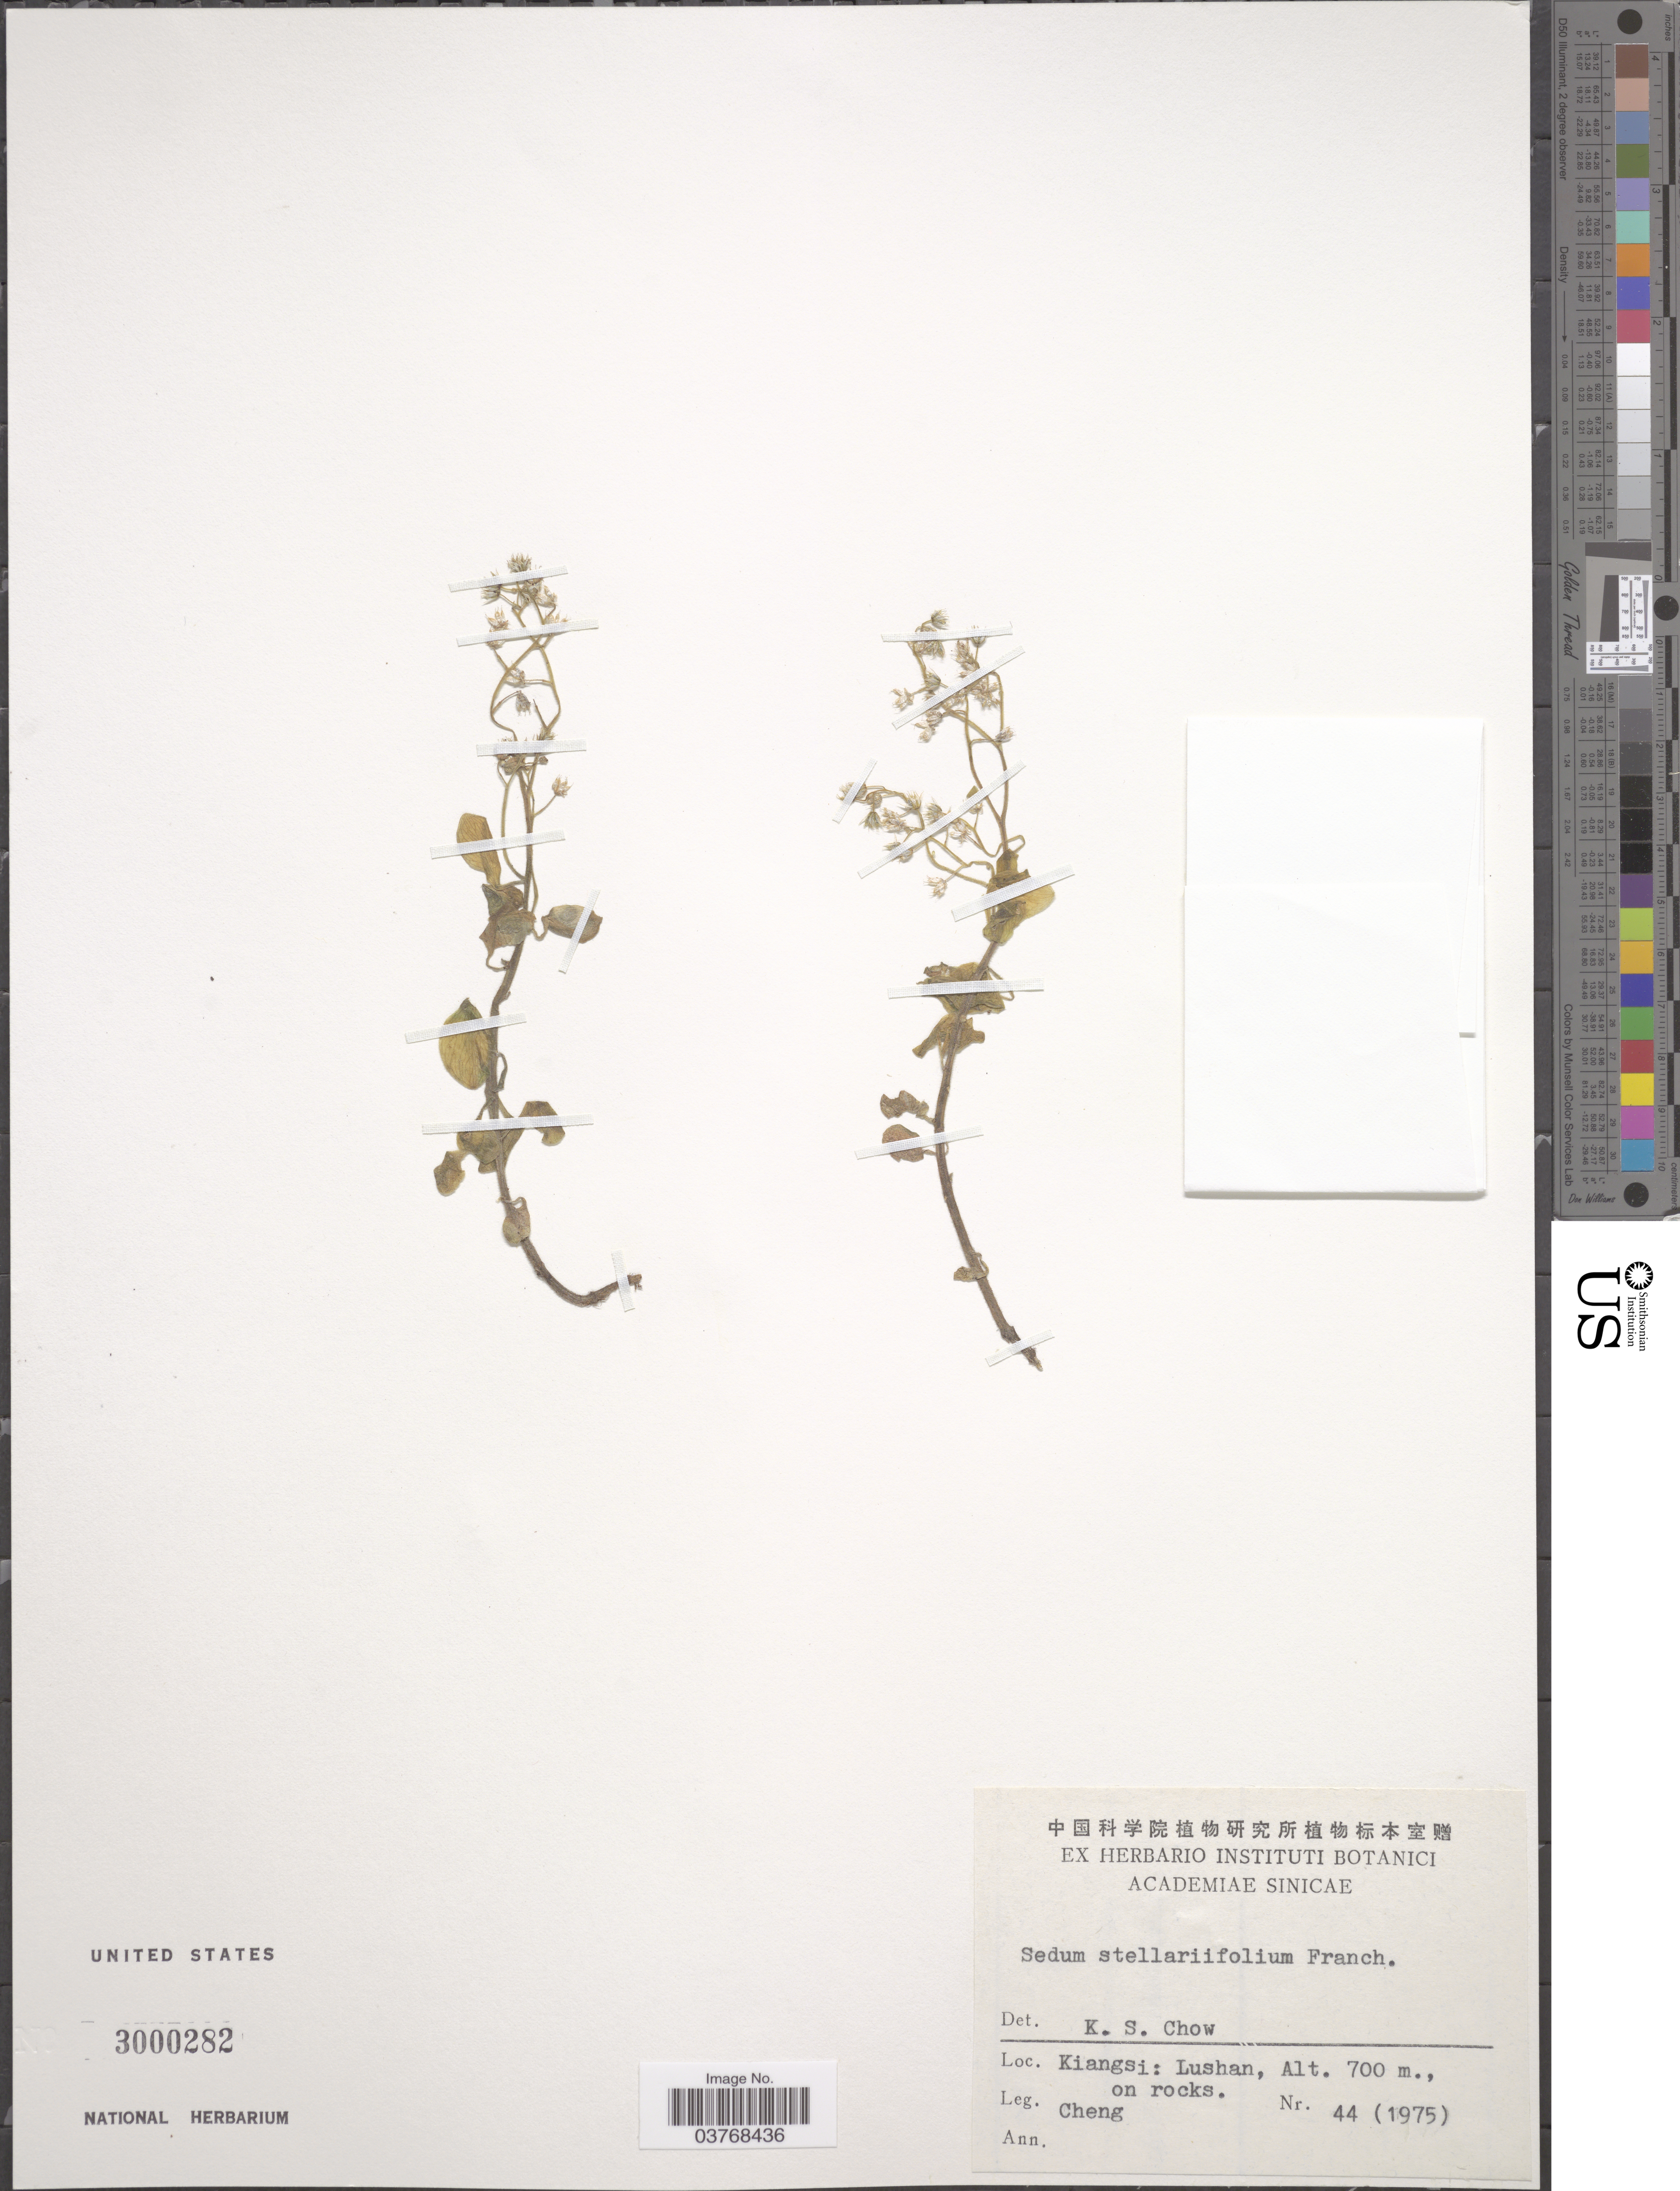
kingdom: Plantae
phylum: Tracheophyta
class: Magnoliopsida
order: Saxifragales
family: Crassulaceae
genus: Sedum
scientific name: Sedum stellariifolium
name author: Franch.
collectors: -. Cheng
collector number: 44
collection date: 1975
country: China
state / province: Jiangxi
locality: Kiangsi: Lushan.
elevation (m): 700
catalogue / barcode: US 3000282